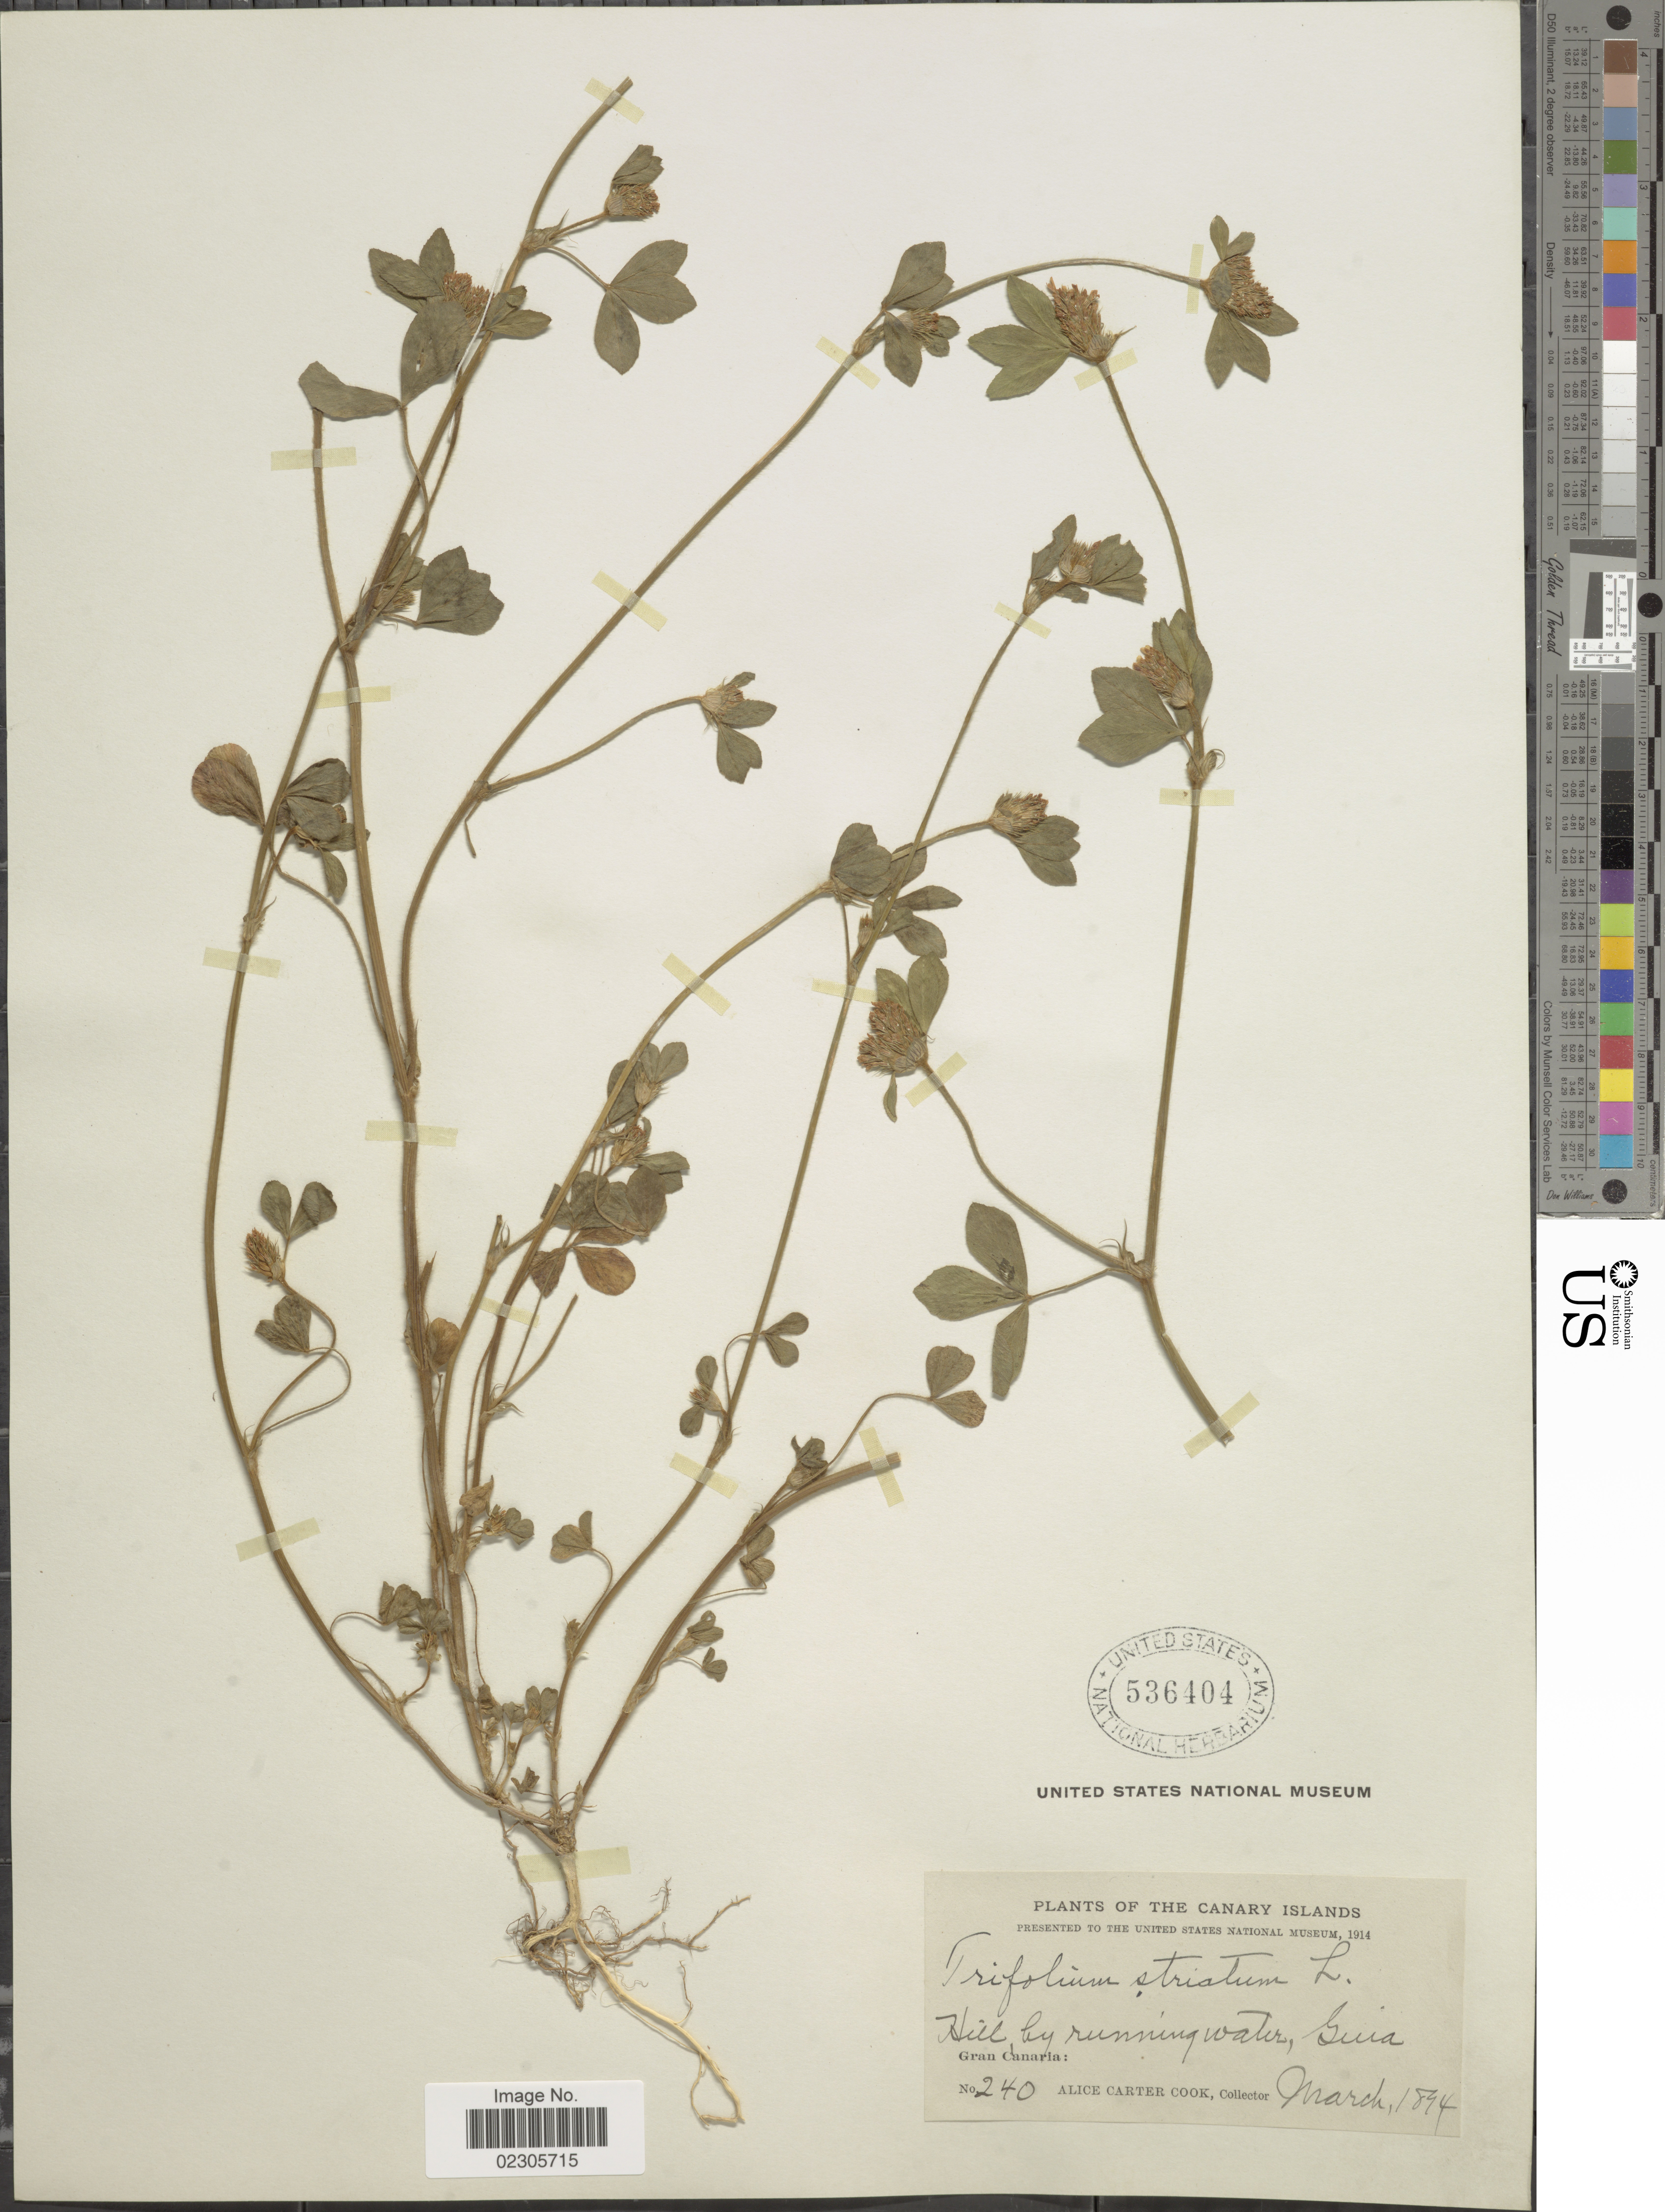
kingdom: Plantae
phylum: Tracheophyta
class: Magnoliopsida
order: Fabales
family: Fabaceae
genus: Trifolium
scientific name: Trifolium striatum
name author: L.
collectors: Alice C. Cook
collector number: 240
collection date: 1894-03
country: Spain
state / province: Canarias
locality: Canary Islands, Gran Canaria: Hill by running water, Guia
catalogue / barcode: US 536404